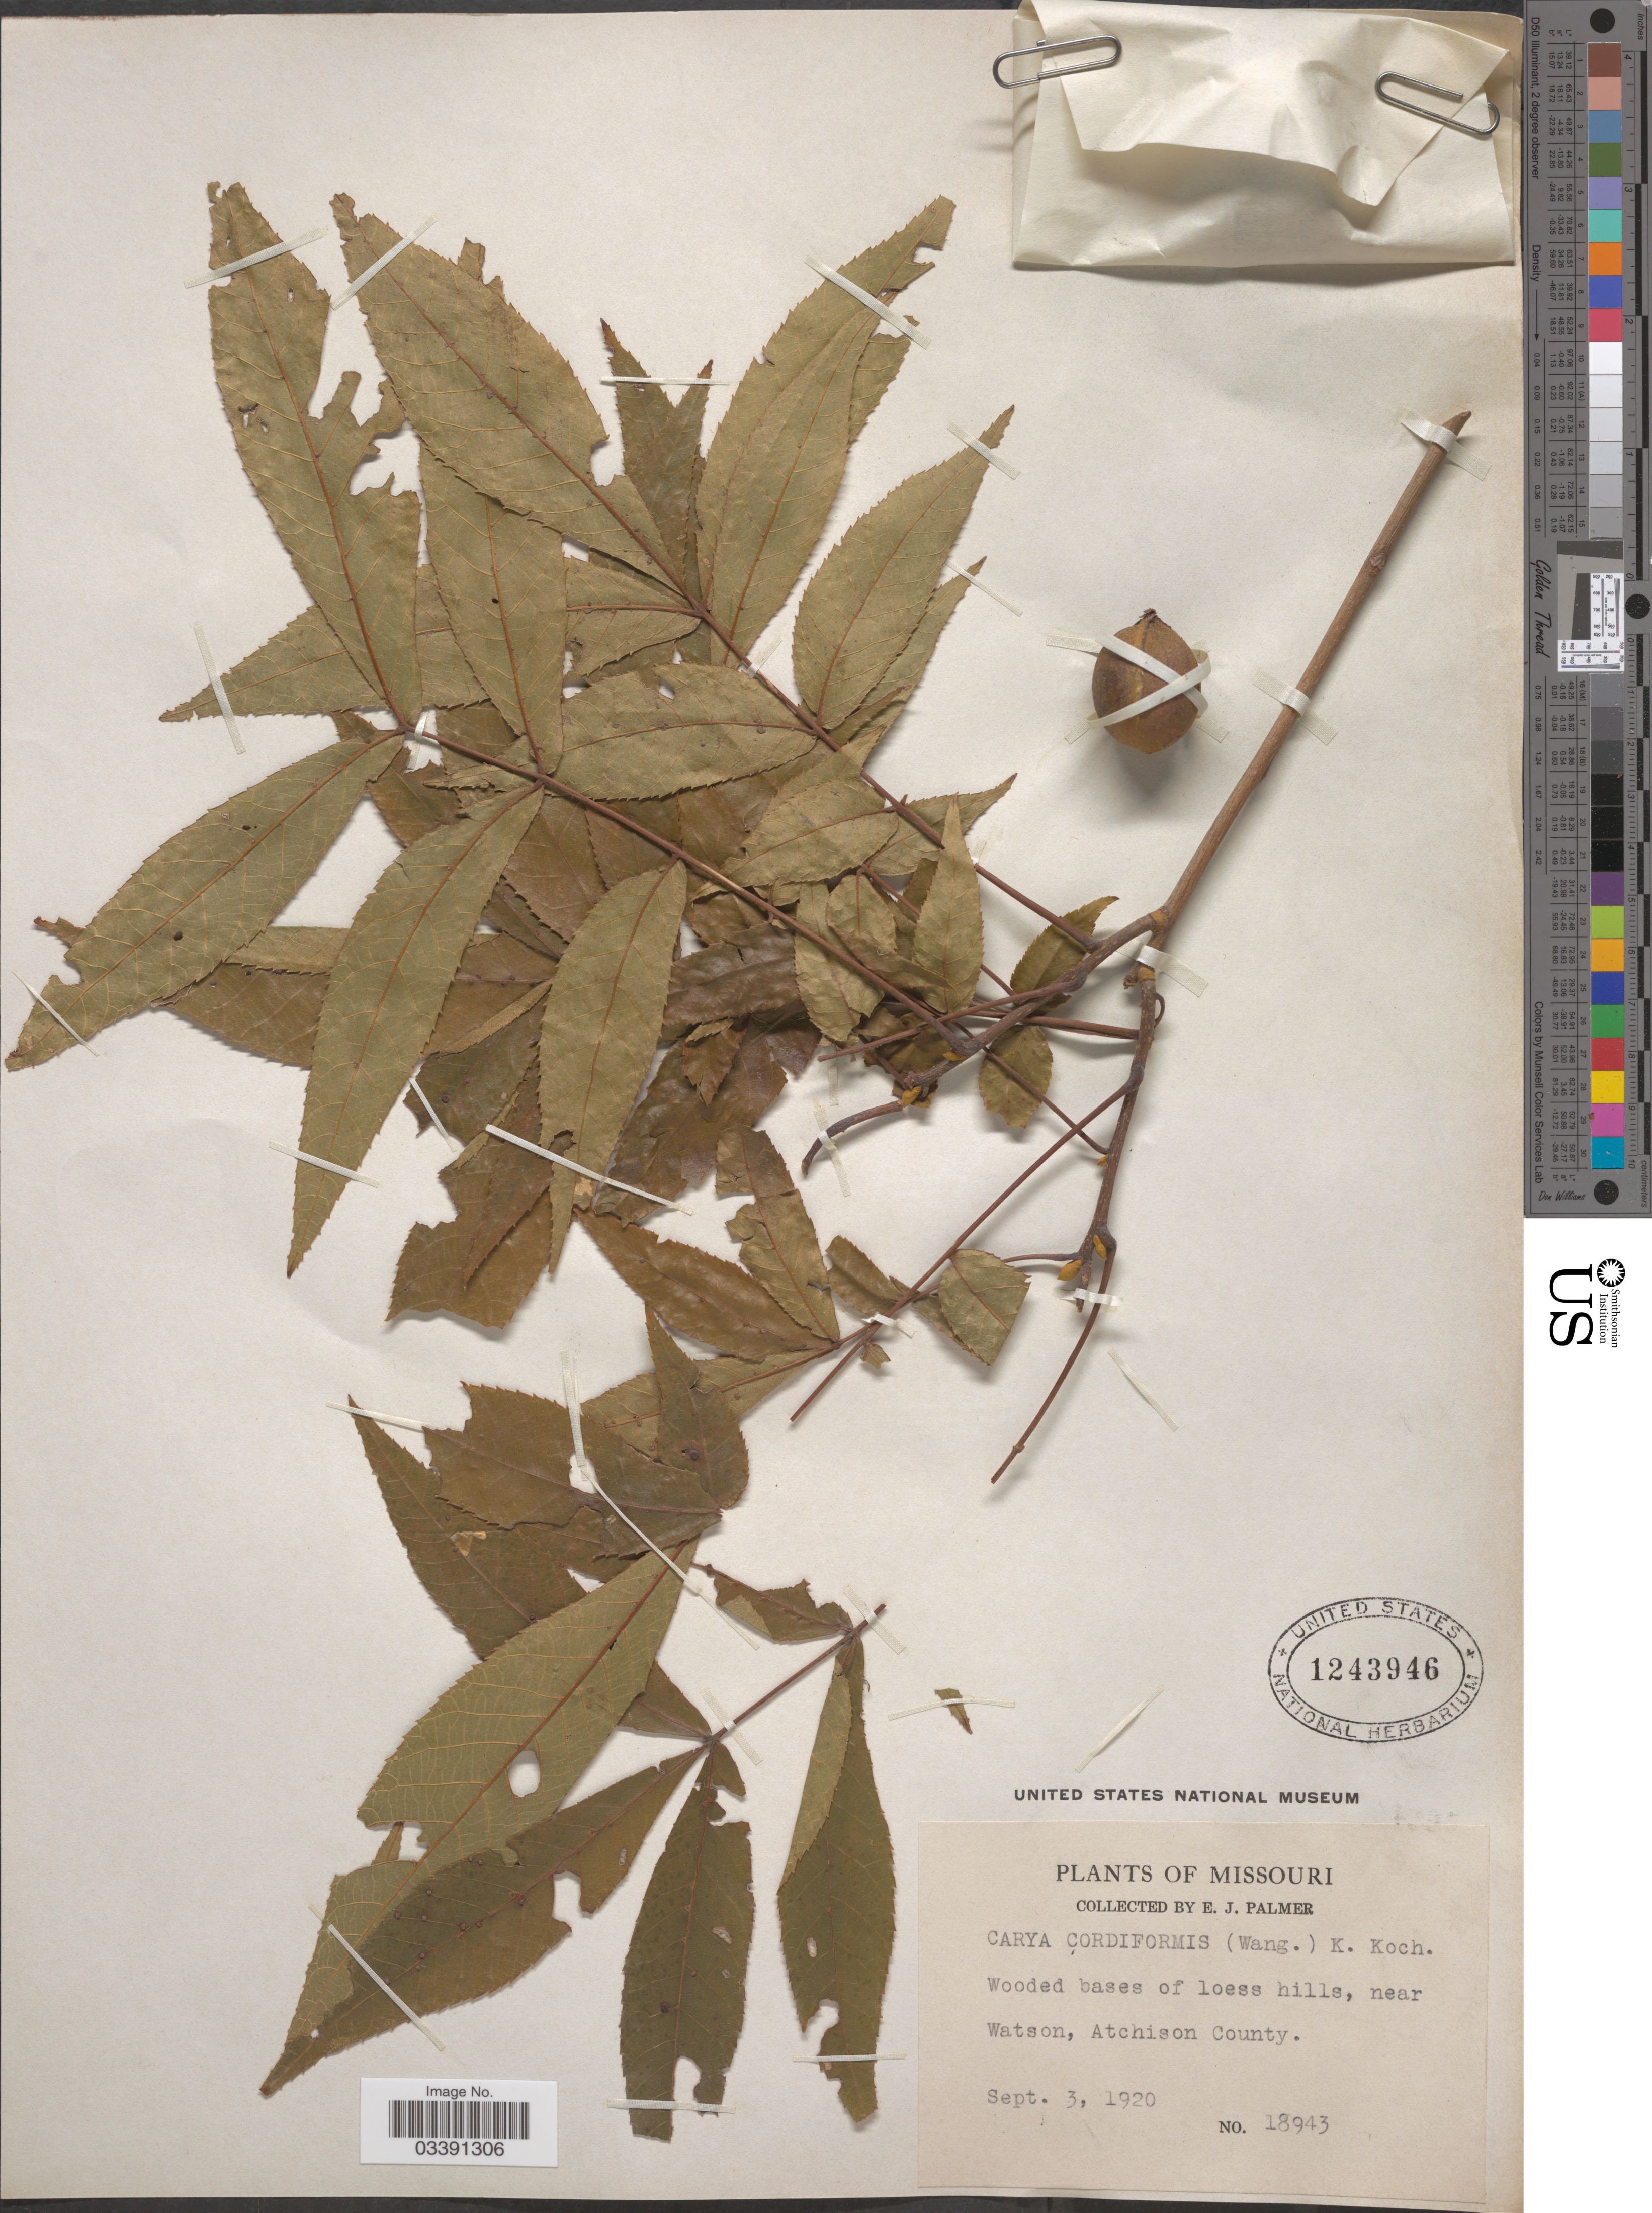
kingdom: Plantae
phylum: Tracheophyta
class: Magnoliopsida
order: Fagales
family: Juglandaceae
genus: Carya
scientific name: Carya cordiformis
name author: (Wangenh.) K. Koch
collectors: E. J. Palmer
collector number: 18943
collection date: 1920-09-03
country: United States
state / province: Missouri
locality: Wooded bases of loess hills, near Watson, Atchison County.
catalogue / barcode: US 1243946